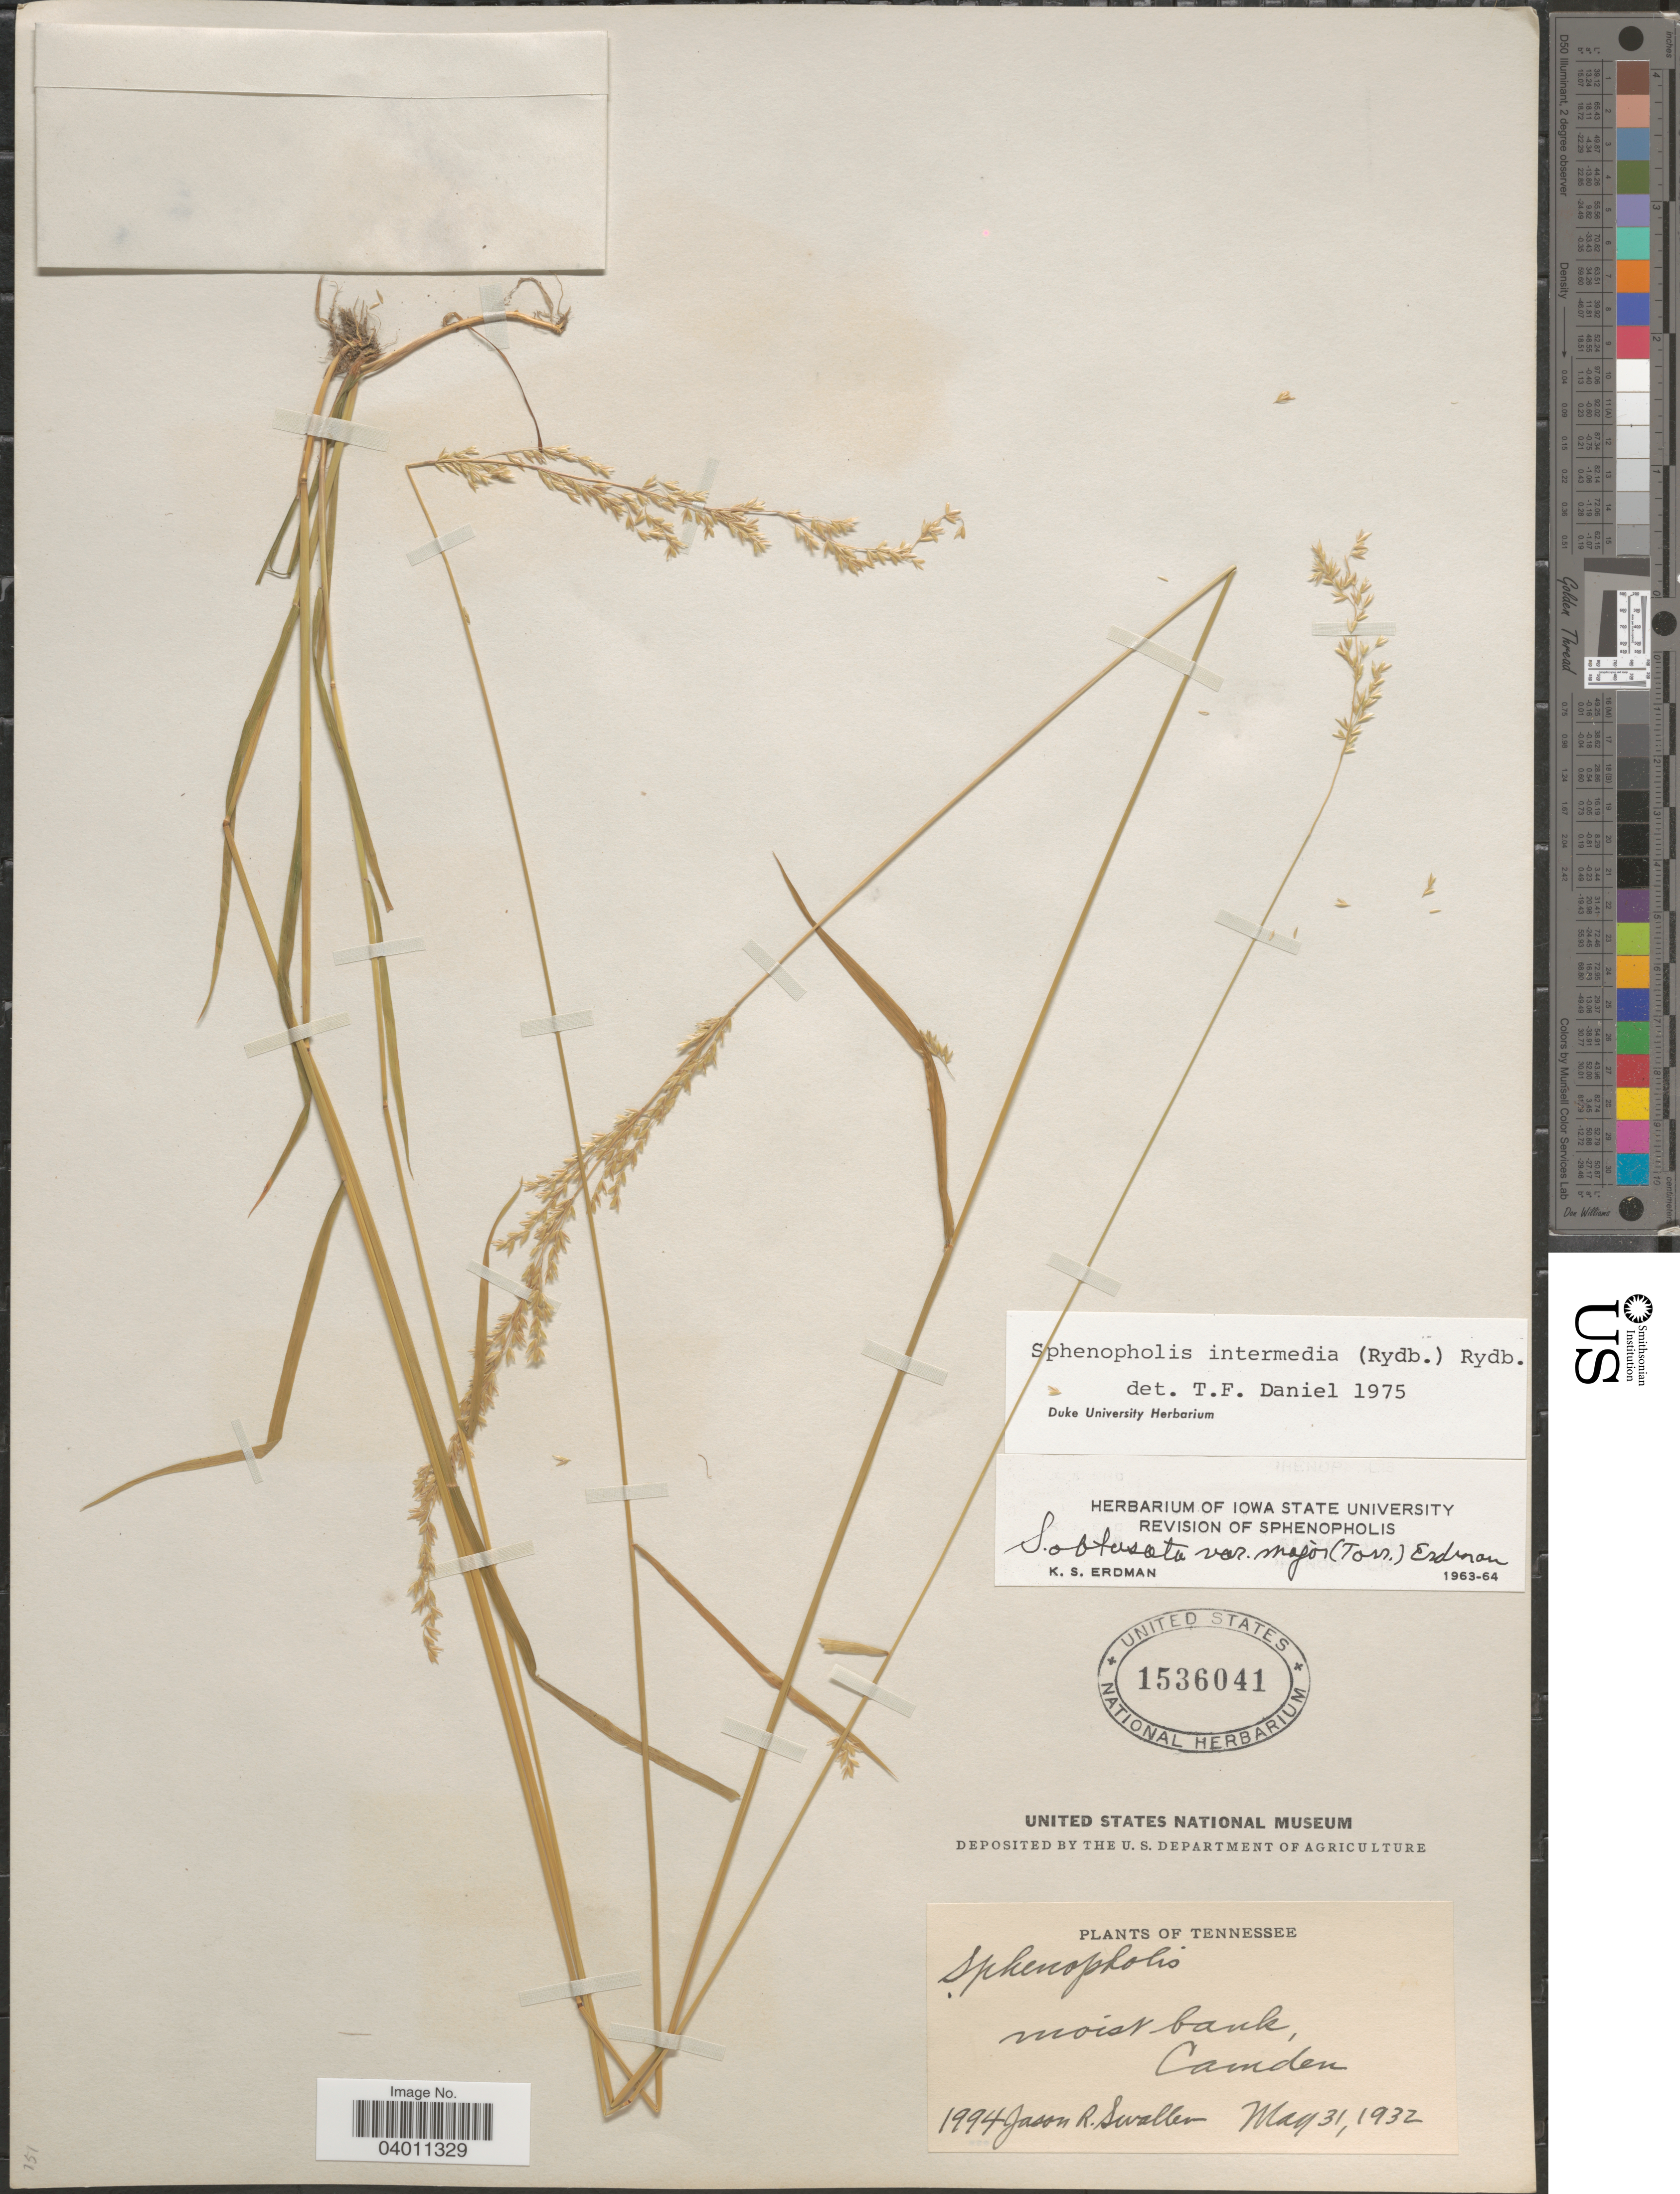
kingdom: Plantae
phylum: Tracheophyta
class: Liliopsida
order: Poales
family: Poaceae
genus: Sphenopholis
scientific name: Sphenopholis intermedia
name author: (Rydb.) Rydb.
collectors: J. R. Swallen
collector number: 1994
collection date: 1932-05-31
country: United States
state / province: Tennessee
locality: Moist bank, Camden.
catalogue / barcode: US 1536041